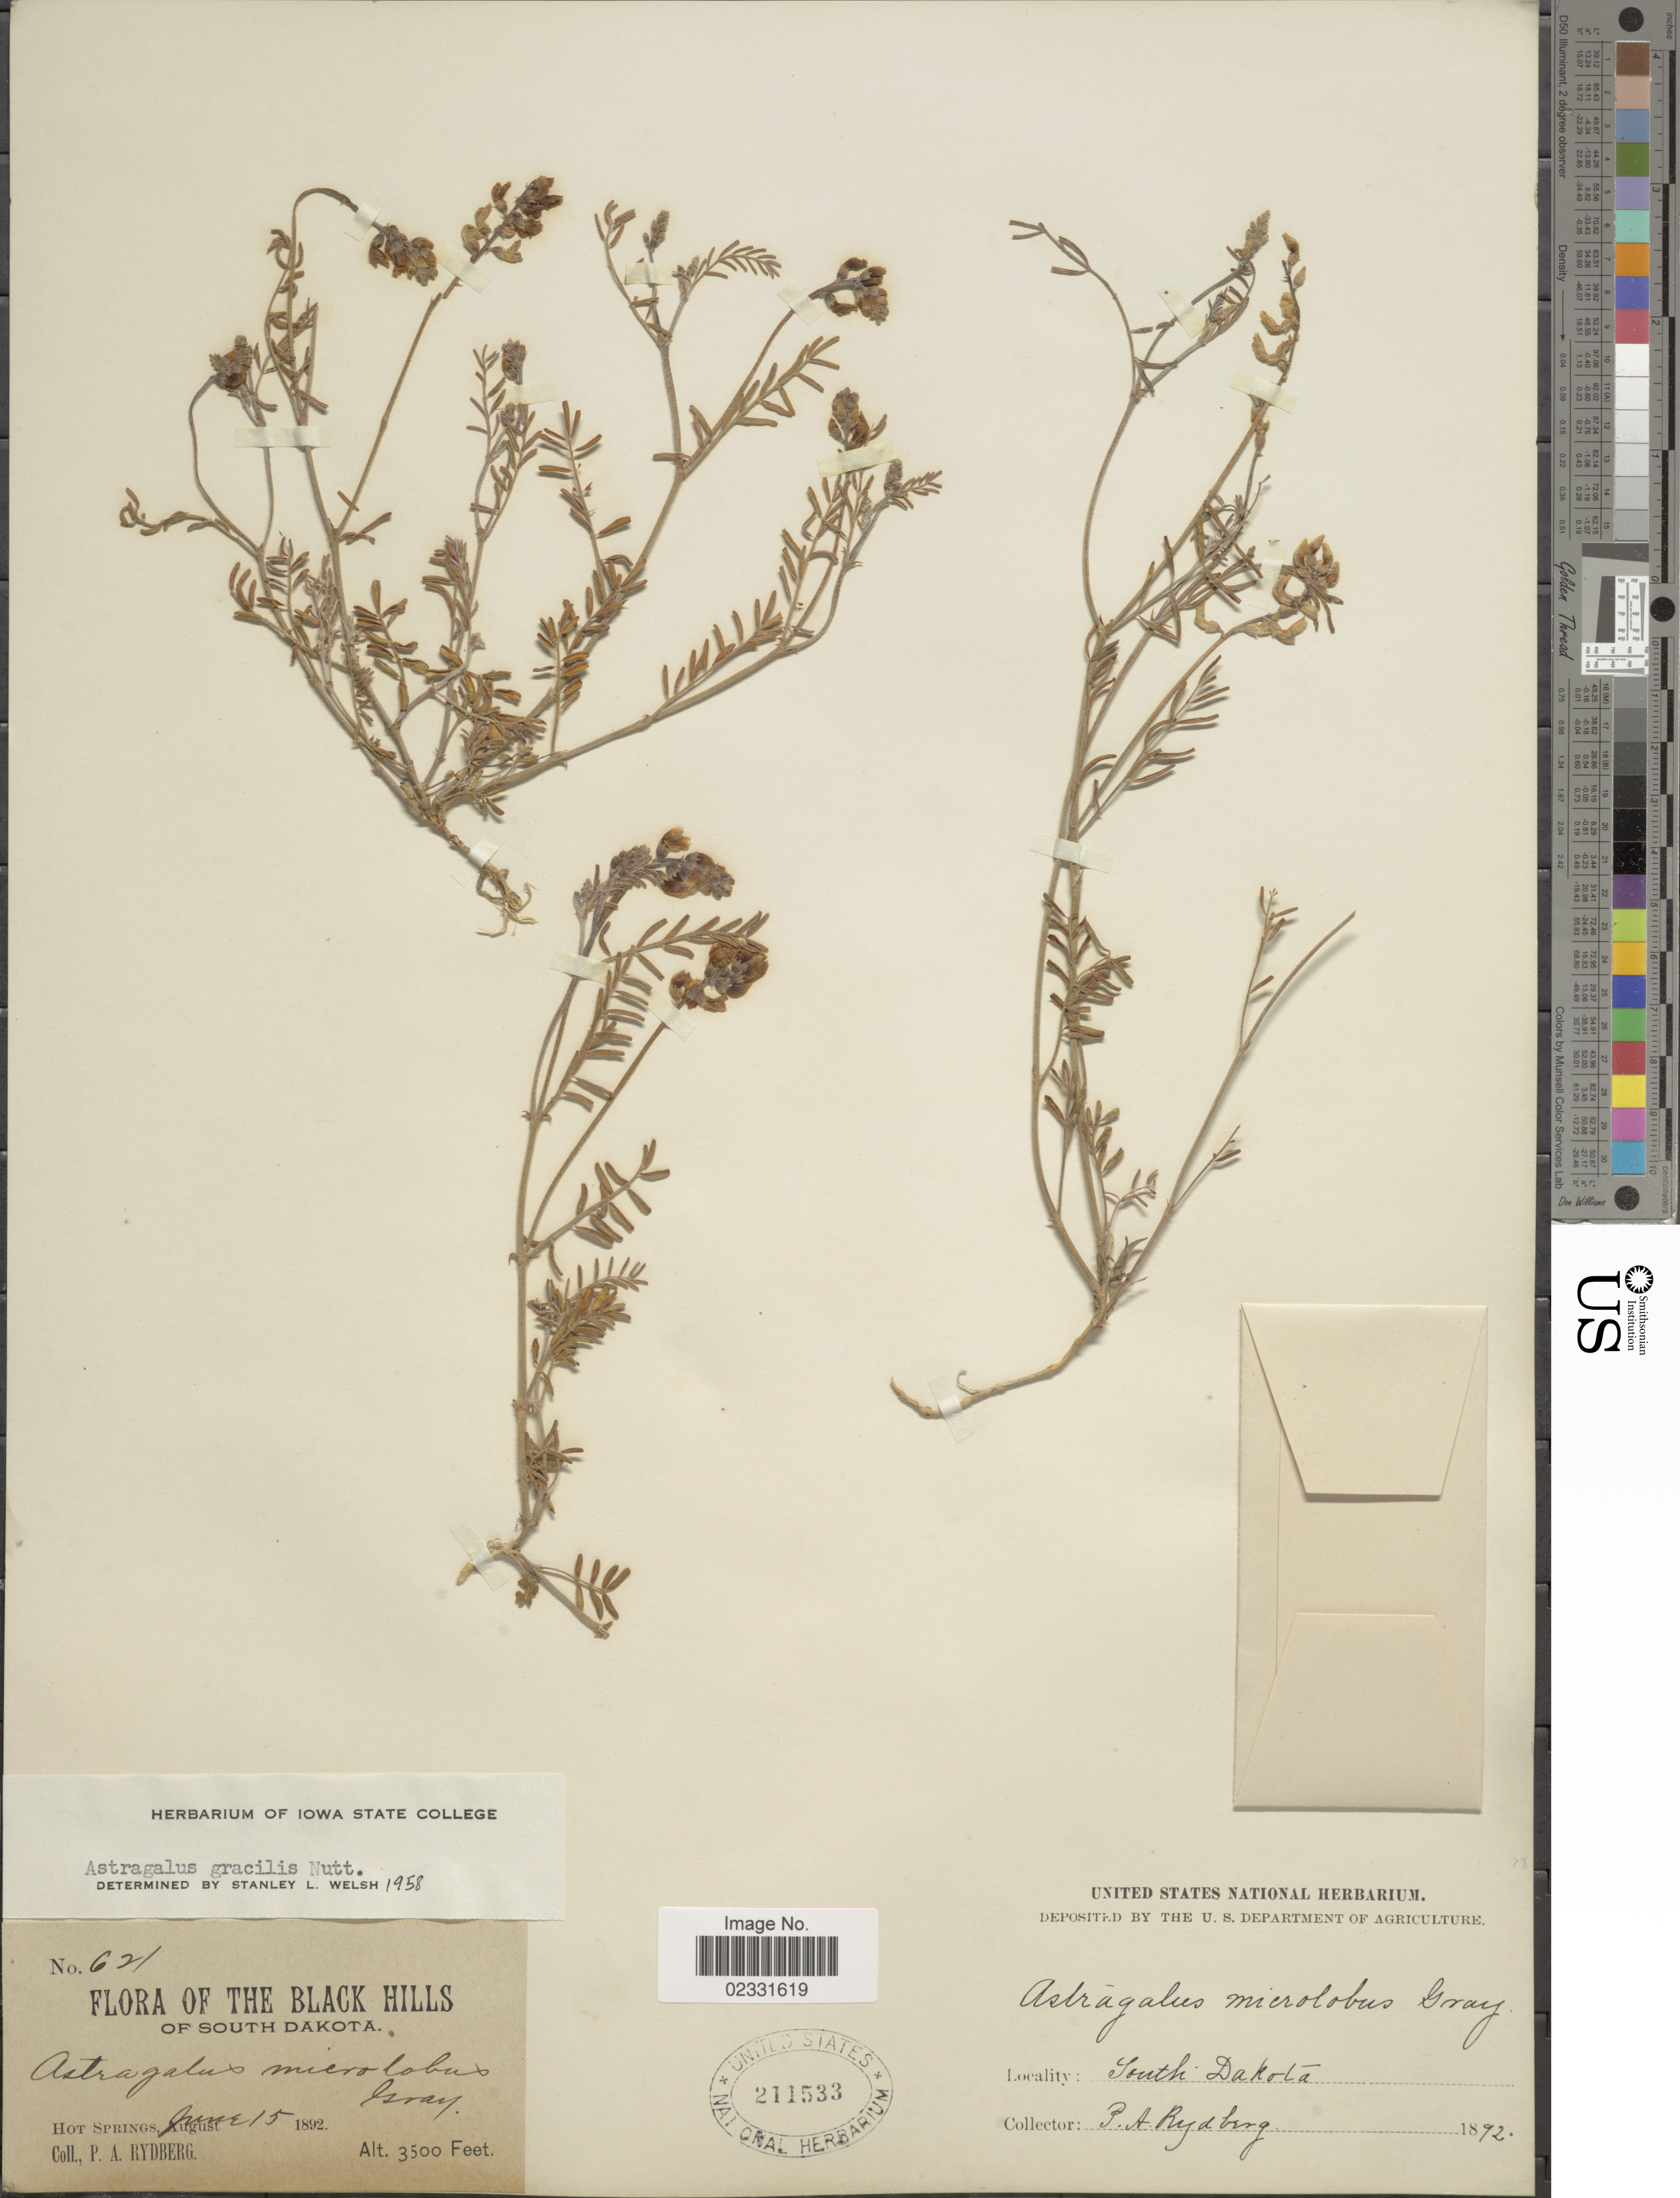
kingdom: Plantae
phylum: Tracheophyta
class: Magnoliopsida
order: Fabales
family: Fabaceae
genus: Astragalus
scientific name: Astragalus gracilis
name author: Nutt.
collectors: P. A. Rydberg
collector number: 621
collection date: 1892-06-15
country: United States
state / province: South Dakota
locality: The Black Hills of South Dakota, Hot Springs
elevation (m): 1067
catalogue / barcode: US 211533